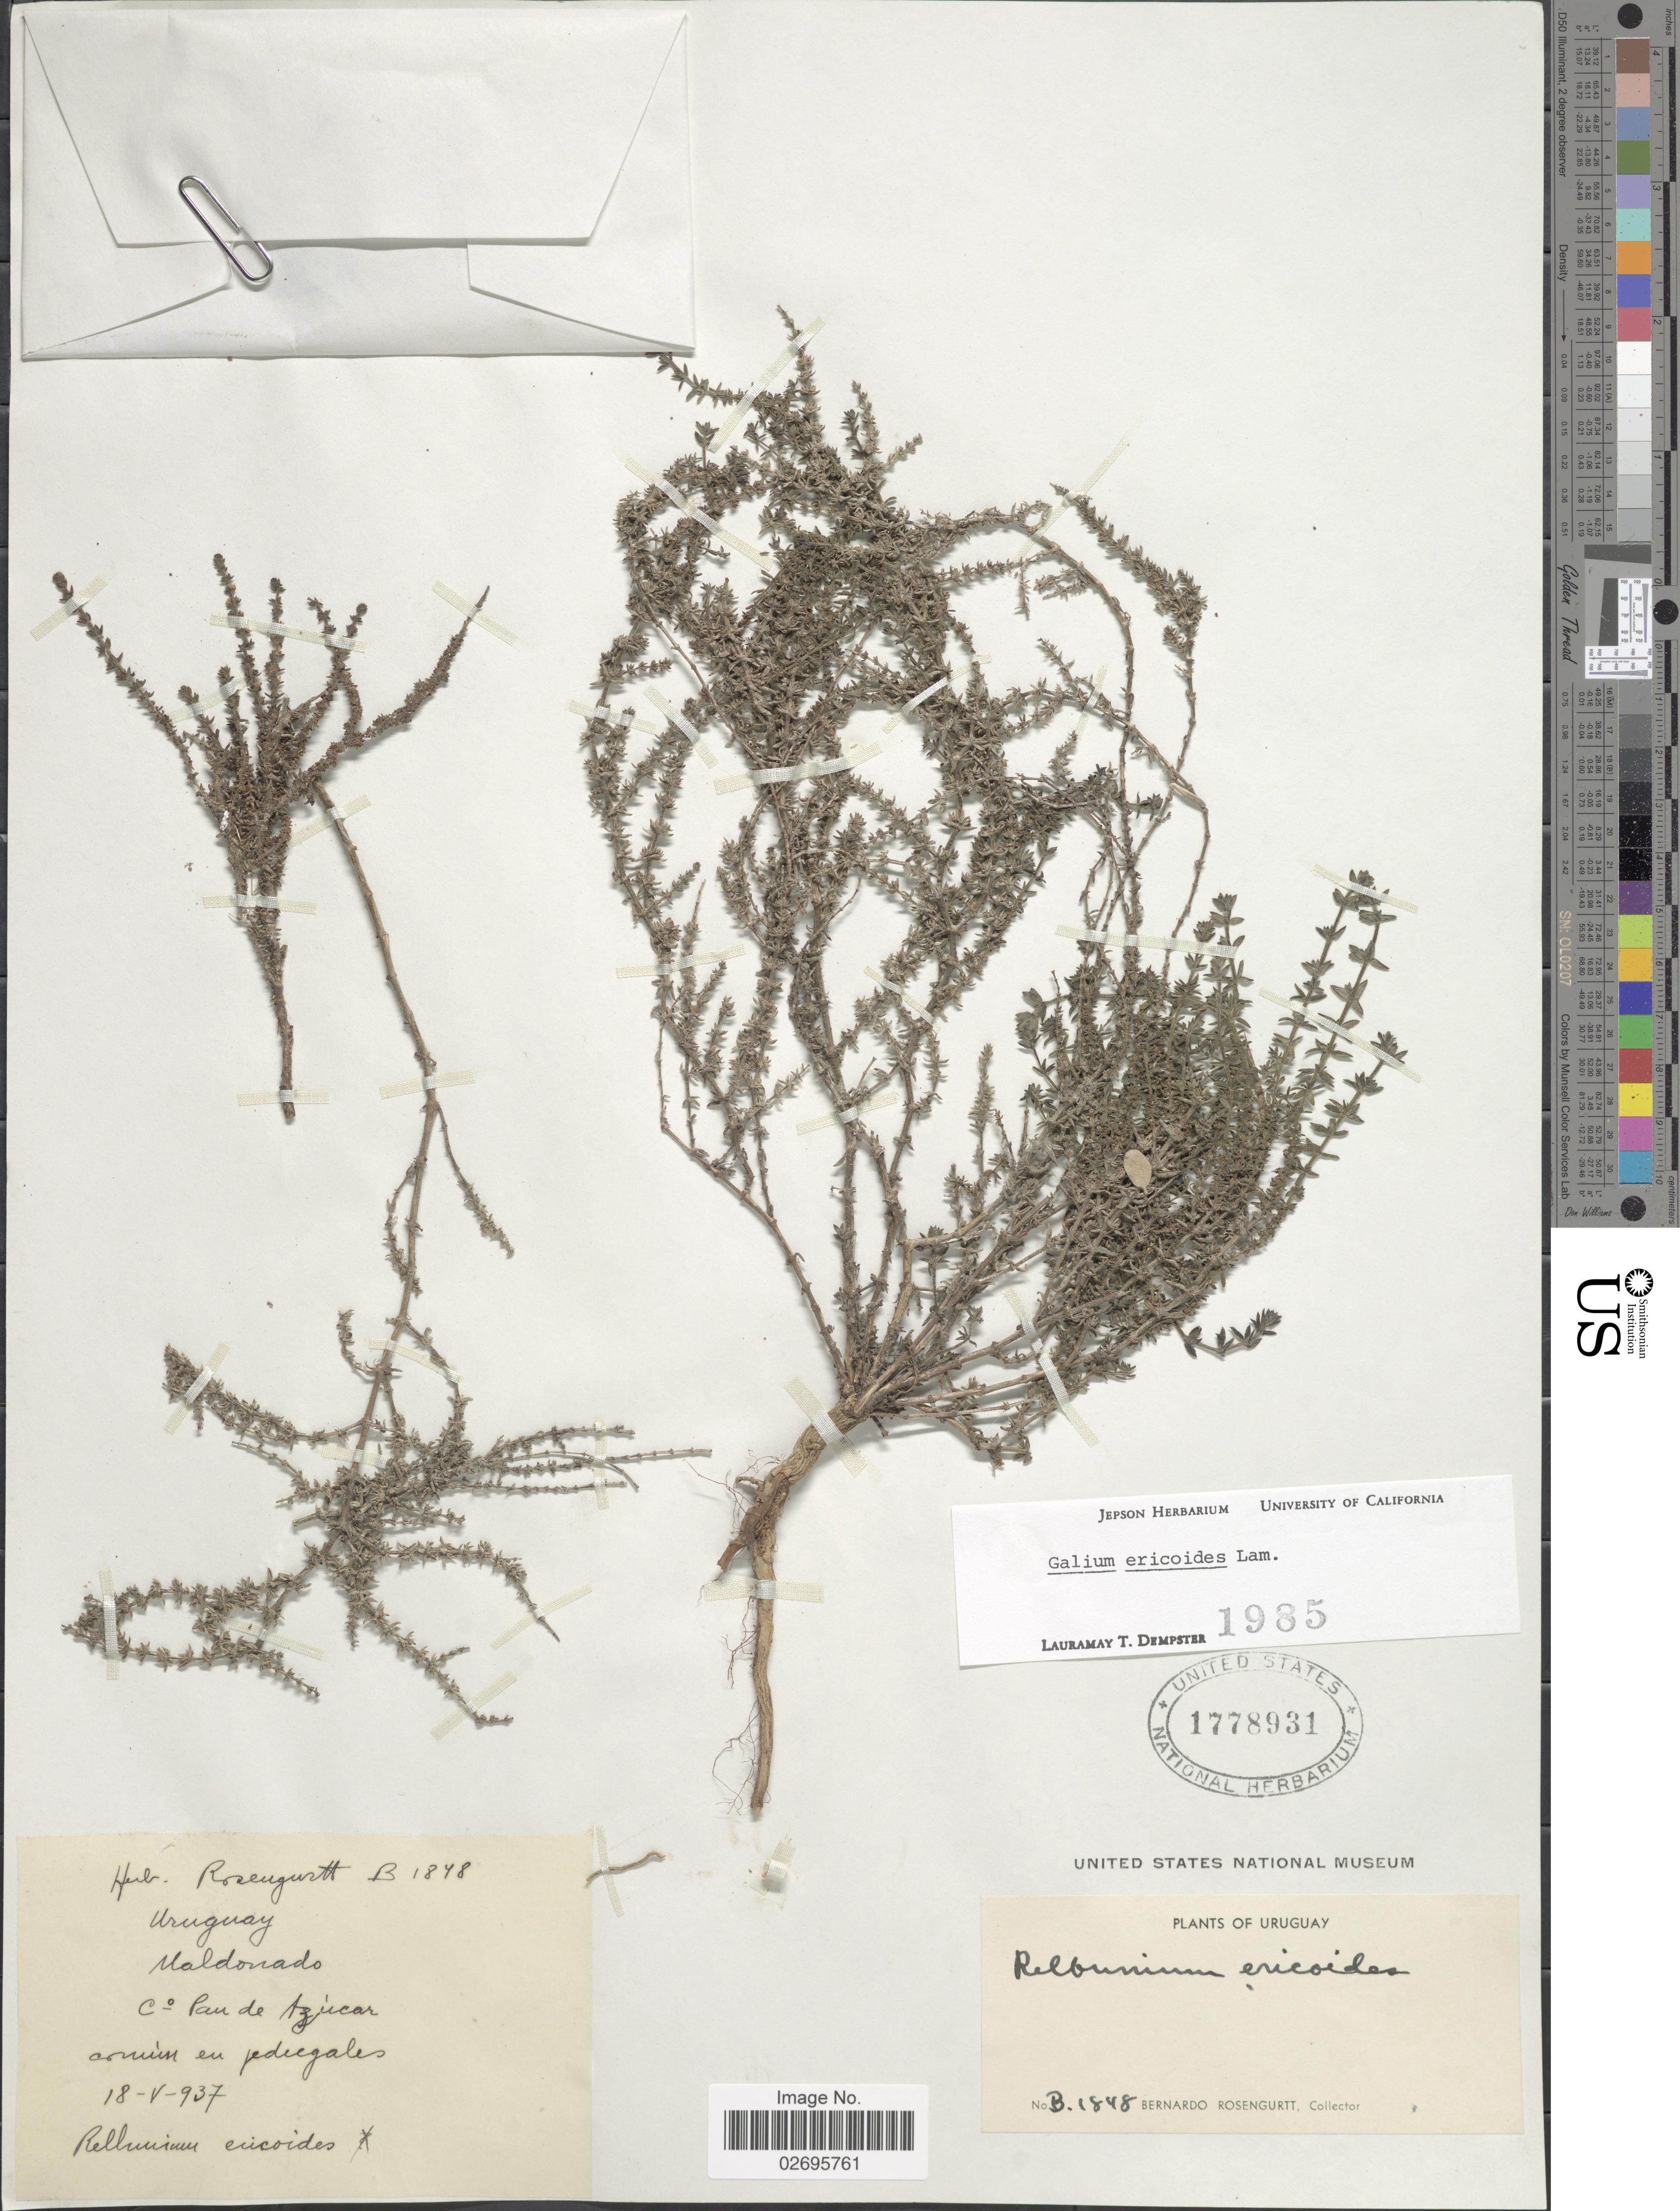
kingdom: Plantae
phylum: Tracheophyta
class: Magnoliopsida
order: Gentianales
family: Rubiaceae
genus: Galium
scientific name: Galium ericoides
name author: Lam.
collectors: B. Rosengurtt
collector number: B 1848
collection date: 1937-05-18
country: Uruguay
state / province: Maldonado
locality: Co. Pau de Azúcar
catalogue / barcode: US 1778931